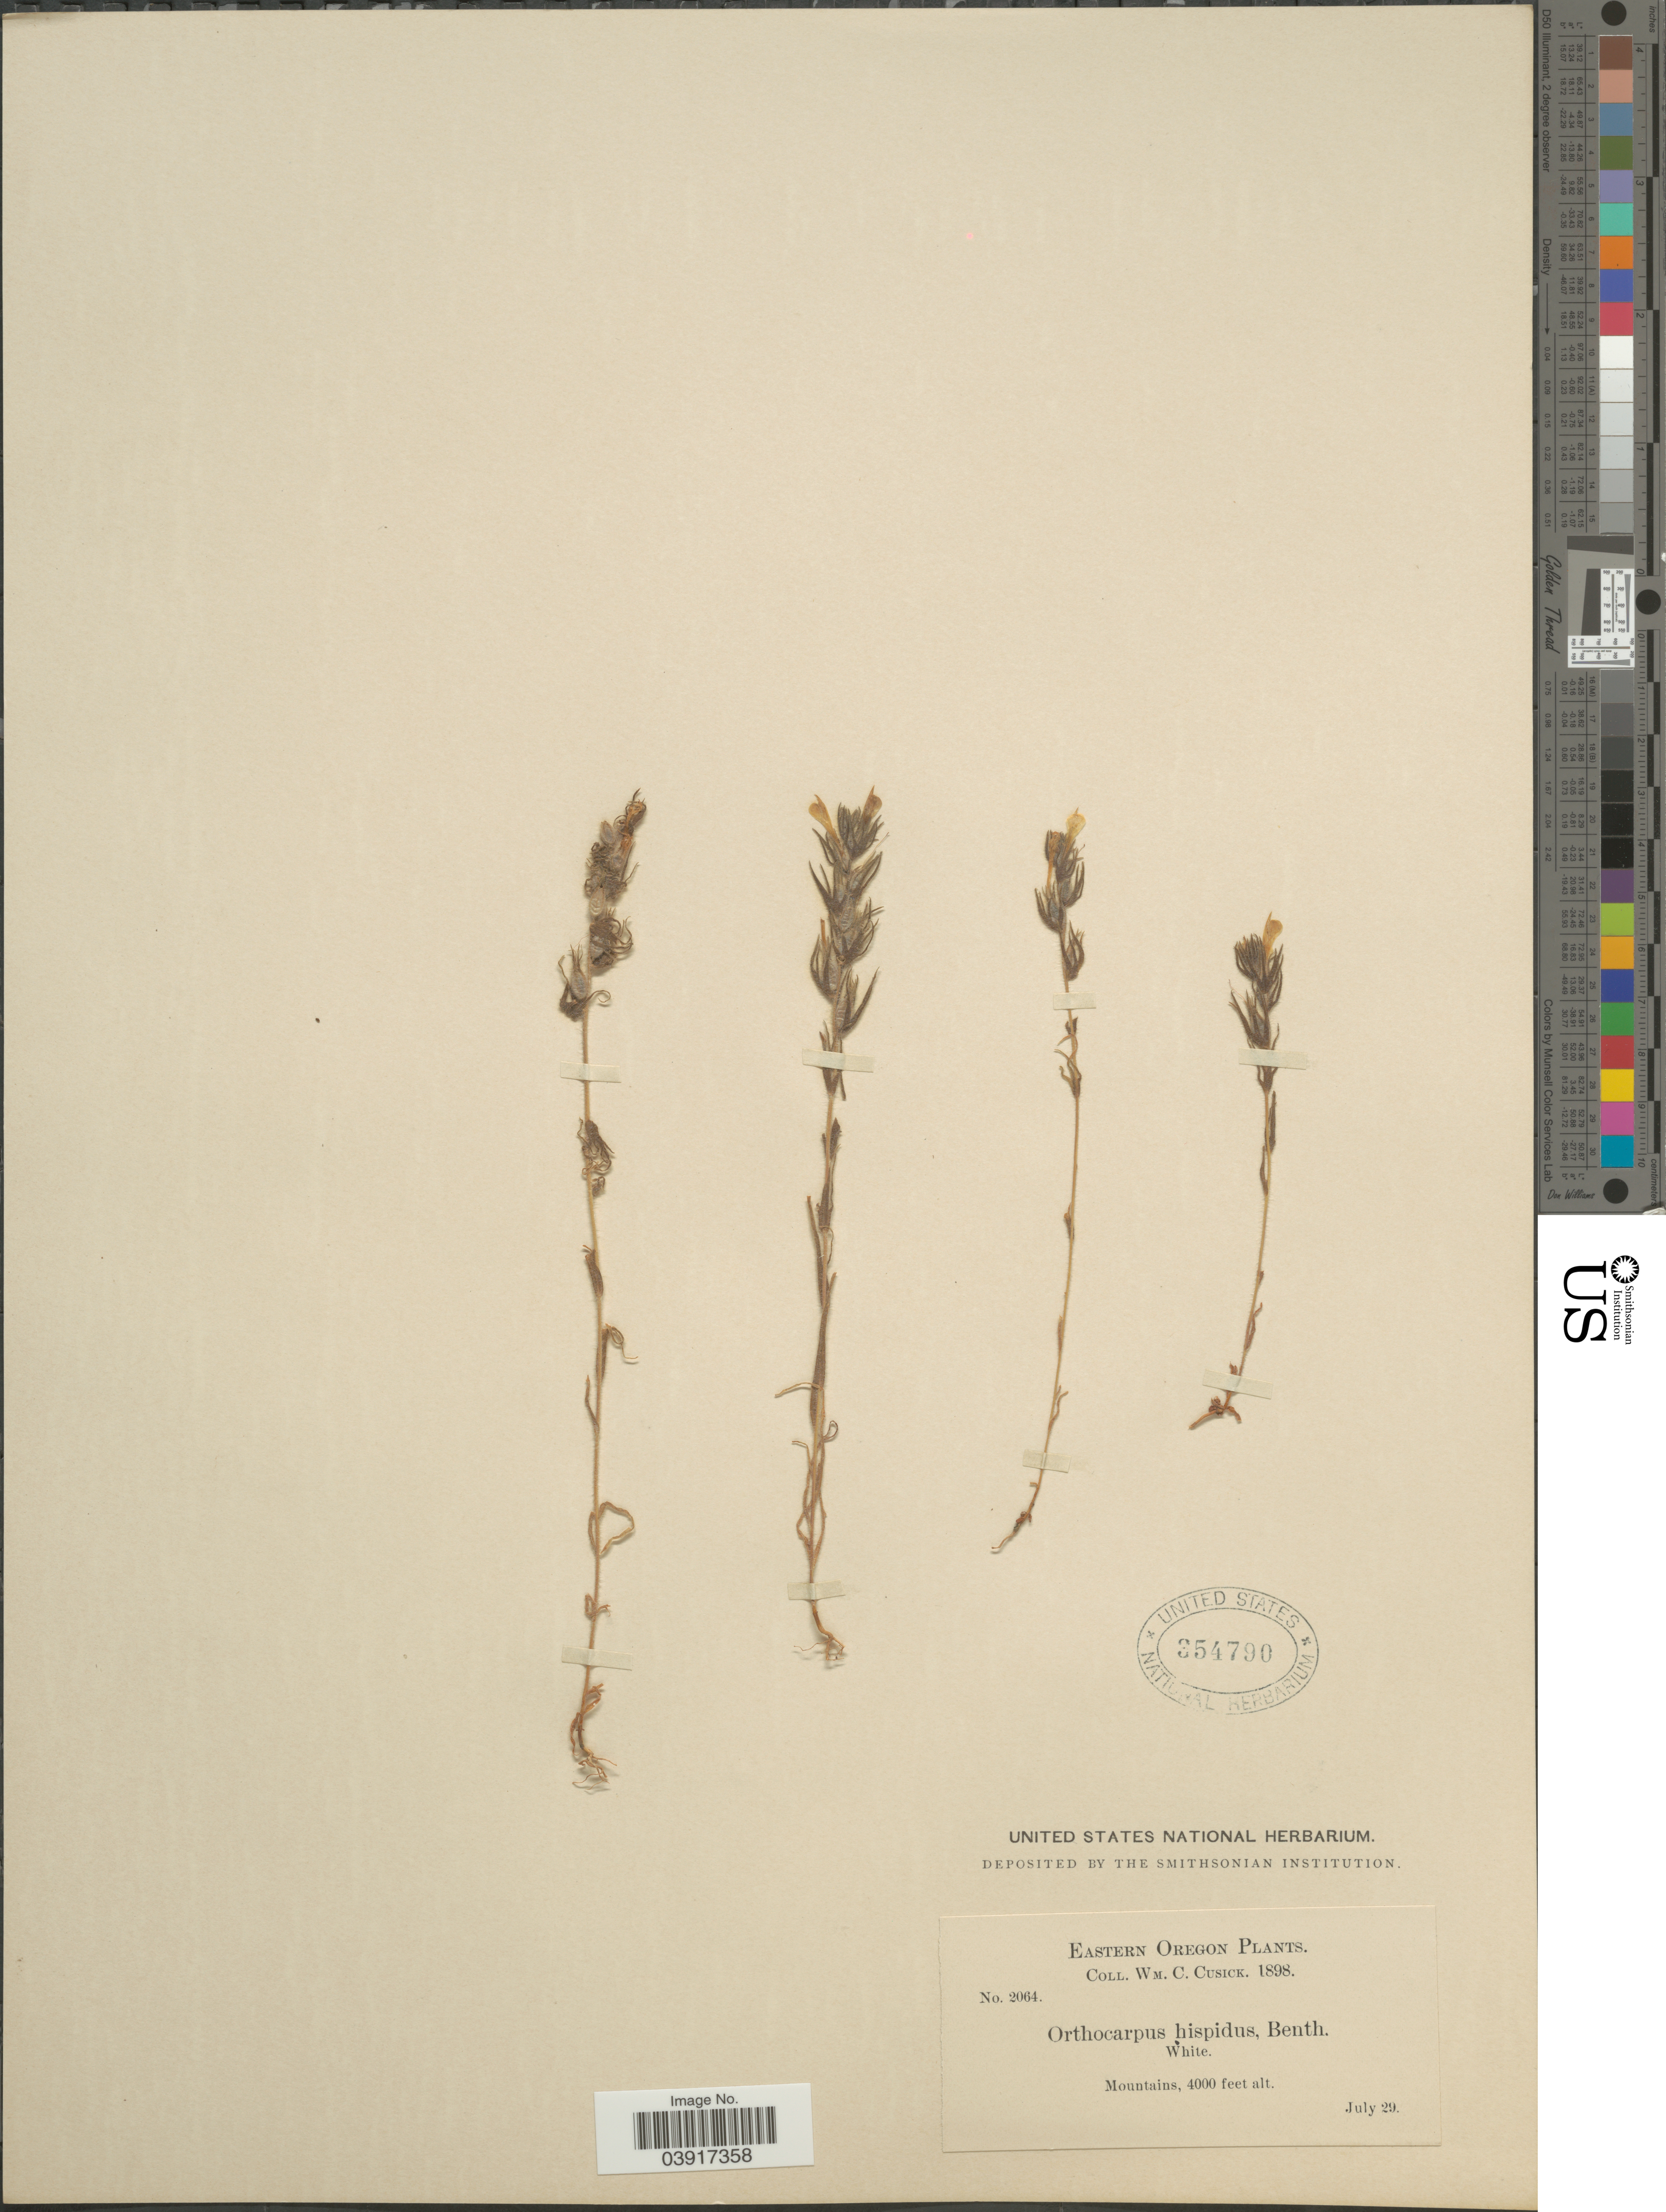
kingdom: Plantae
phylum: Tracheophyta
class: Magnoliopsida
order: Lamiales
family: Orobanchaceae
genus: Orthocarpus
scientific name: Orthocarpus hispidus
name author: Benth.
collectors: W. C. Cusick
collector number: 2064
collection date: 1898-07-29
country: United States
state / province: Oregon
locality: Eastern Oregon. Mountains.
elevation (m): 1219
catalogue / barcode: US 354790